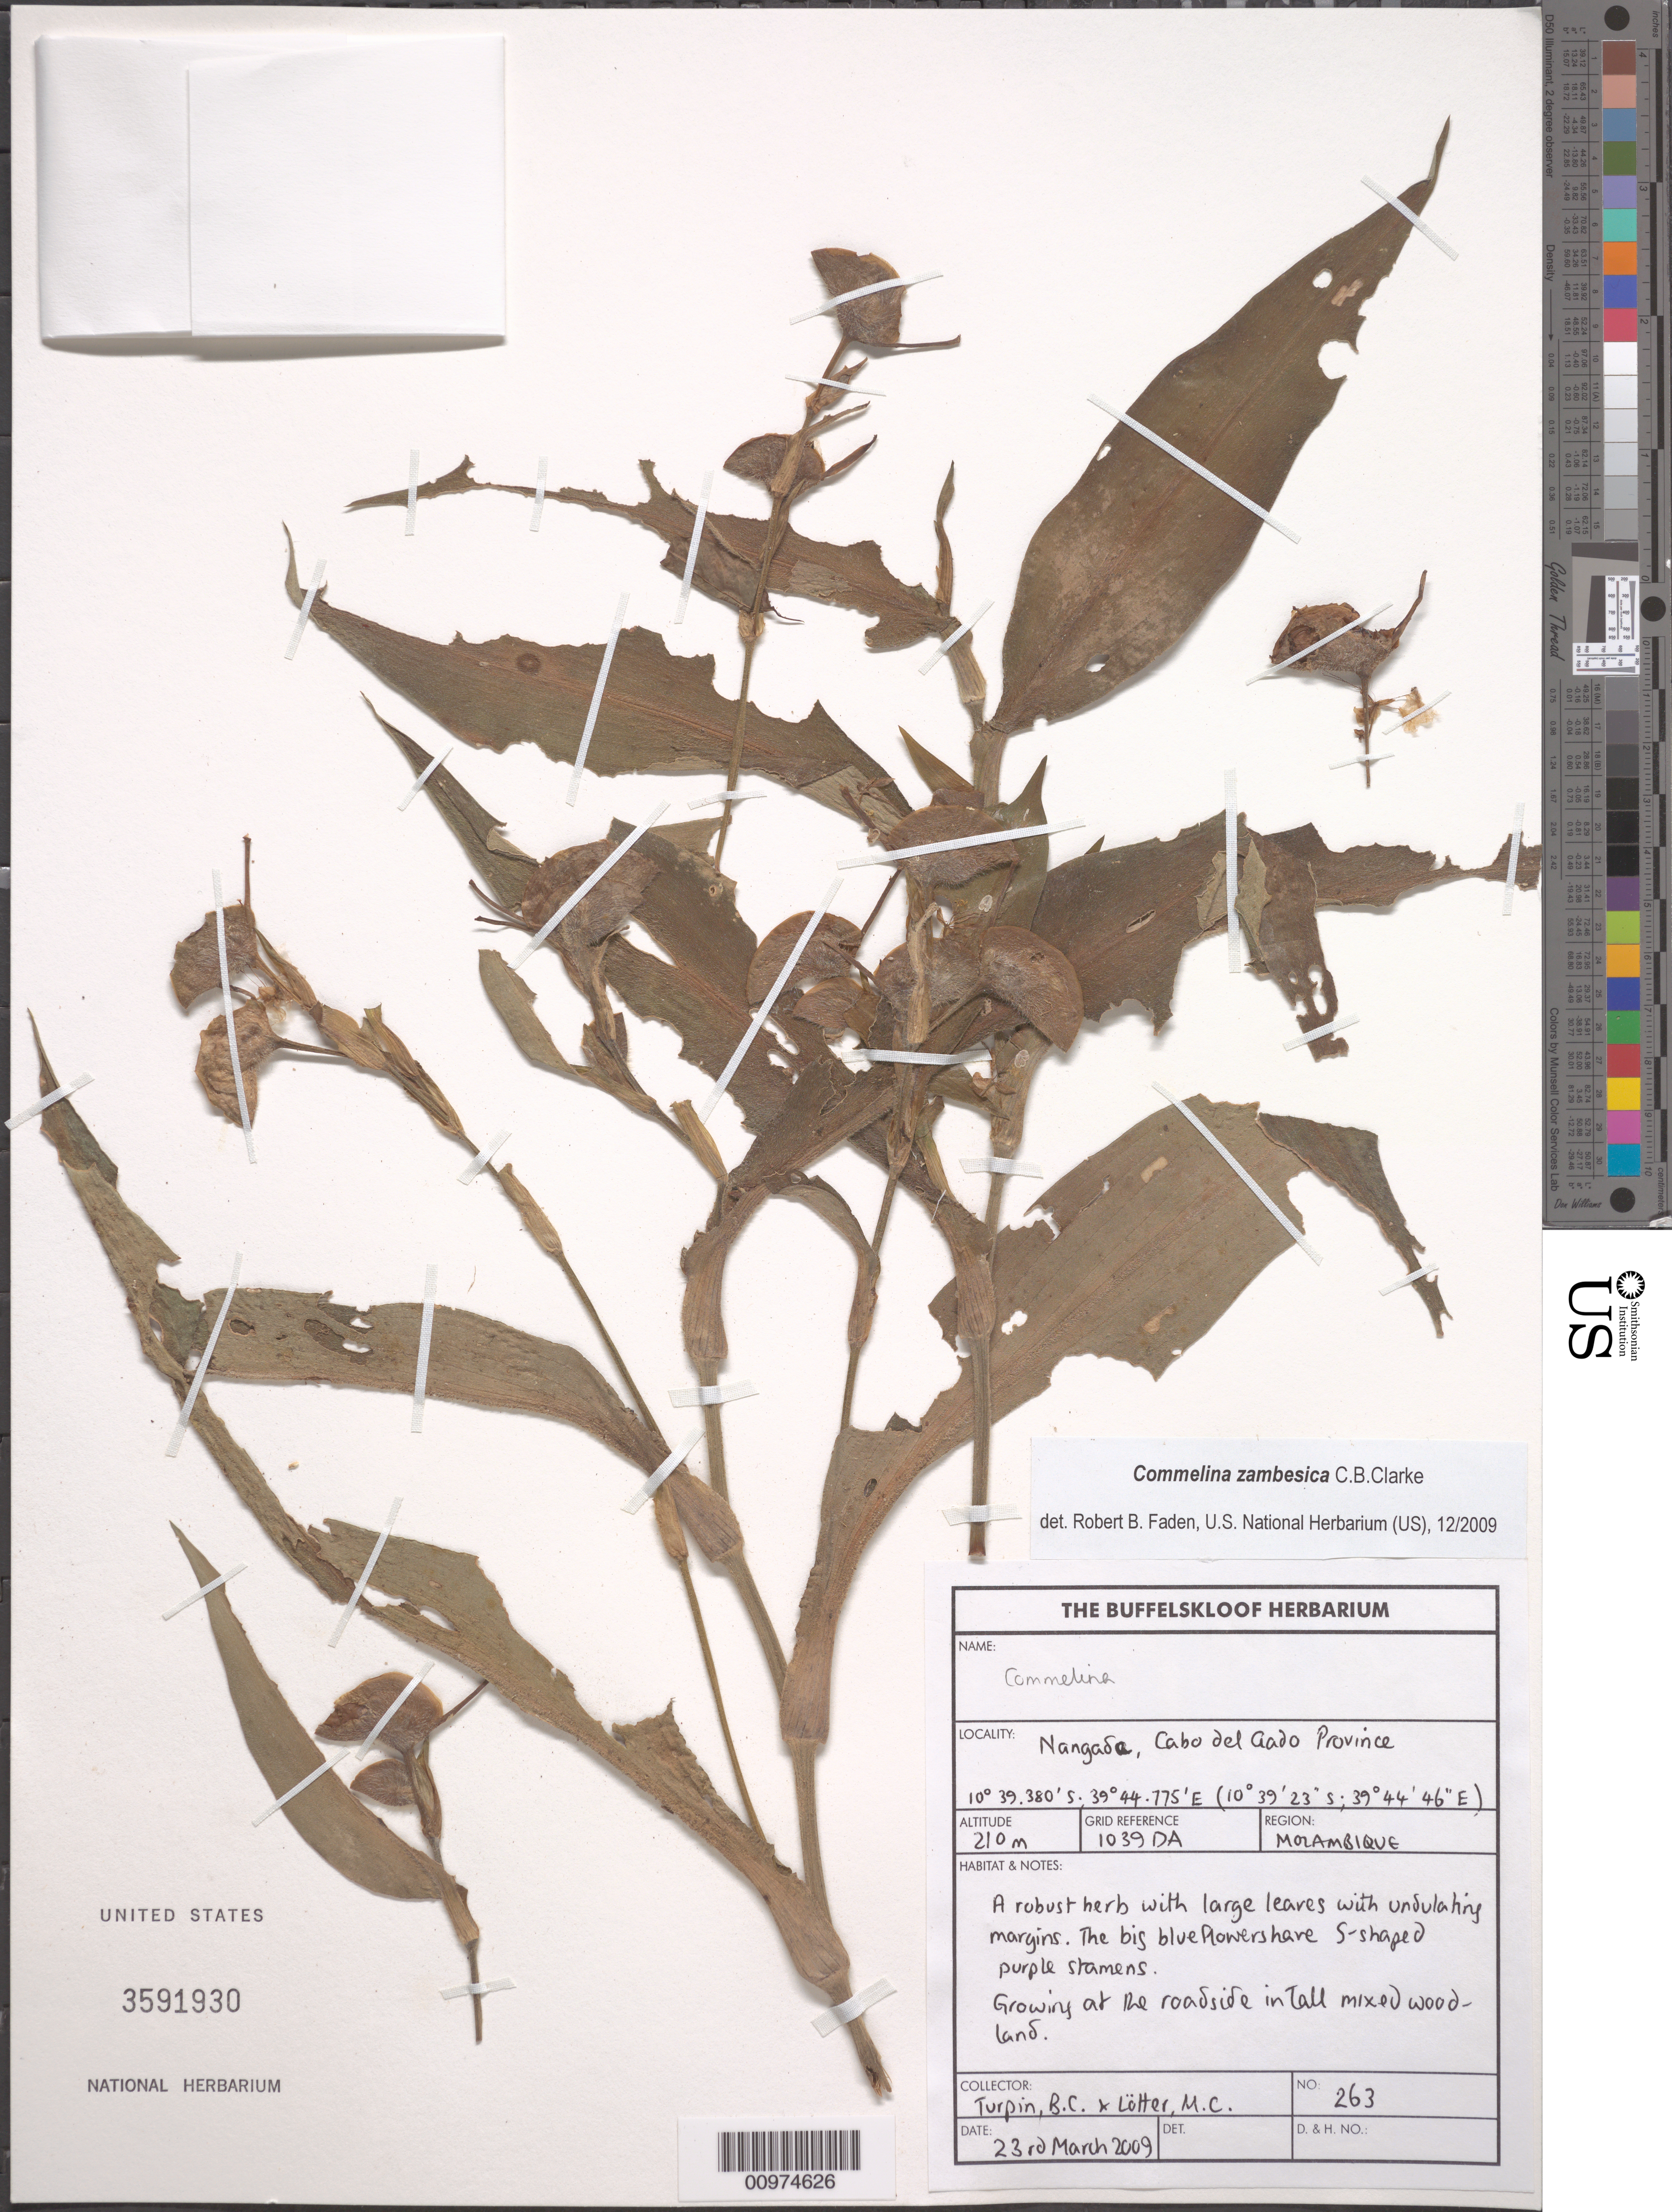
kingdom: Plantae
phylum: Tracheophyta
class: Liliopsida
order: Commelinales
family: Commelinaceae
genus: Commelina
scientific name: Commelina zambesica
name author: C.B. Clarke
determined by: Faden, Robert B., (US), Smithsonian Institution - National Museum of Natural History (UNITED STATES)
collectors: B. C. Turpin & M. Lötter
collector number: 263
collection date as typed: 23 Mar 2009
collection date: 2009-03-23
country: Mozambique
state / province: Cabo Delgado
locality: Nangada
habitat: Growing at the roadside in tall mixed woodland.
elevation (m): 210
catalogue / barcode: US 3591930